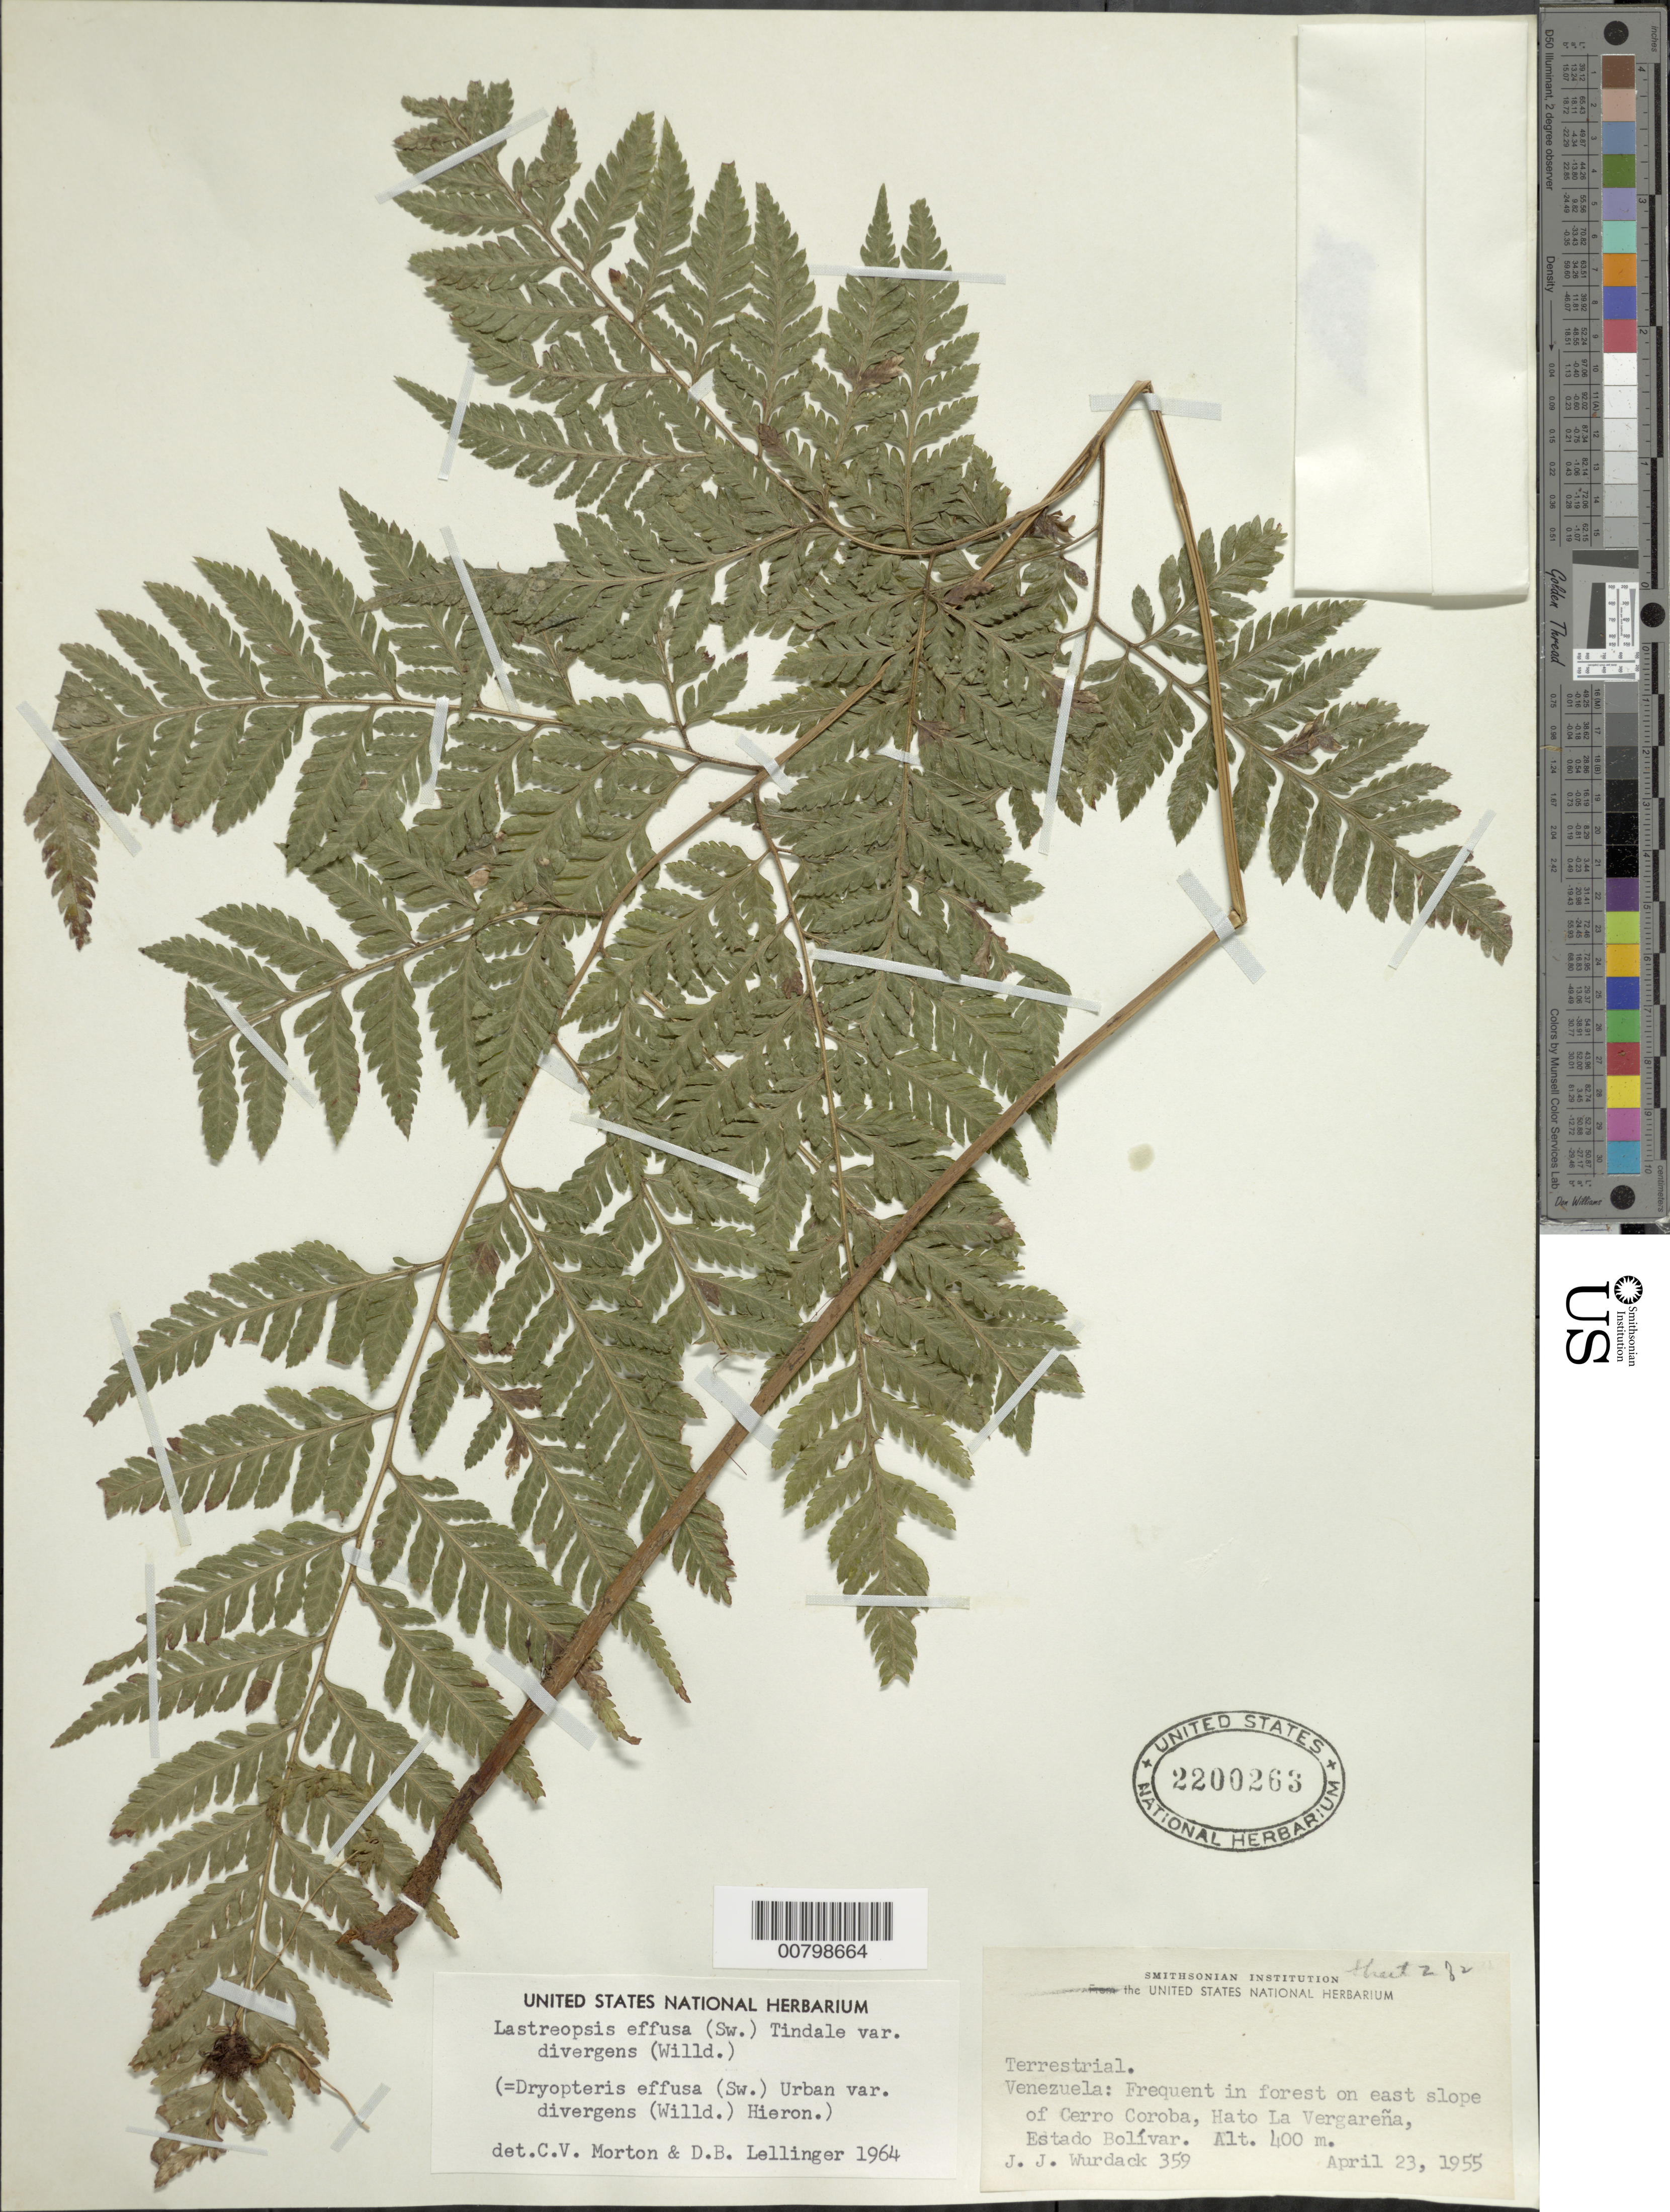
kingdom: Plantae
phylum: Tracheophyta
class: Polypodiopsida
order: Polypodiales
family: Dryopteridaceae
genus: Parapolystichum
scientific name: Parapolystichum effusum var. effusum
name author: (Sw.) Ching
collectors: J. J. Wurdack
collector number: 359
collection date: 1955-04-23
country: Venezuela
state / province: Bolivar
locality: East slope of Cerro Coroba, Hato La Vergarena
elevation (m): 400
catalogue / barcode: US 2200263